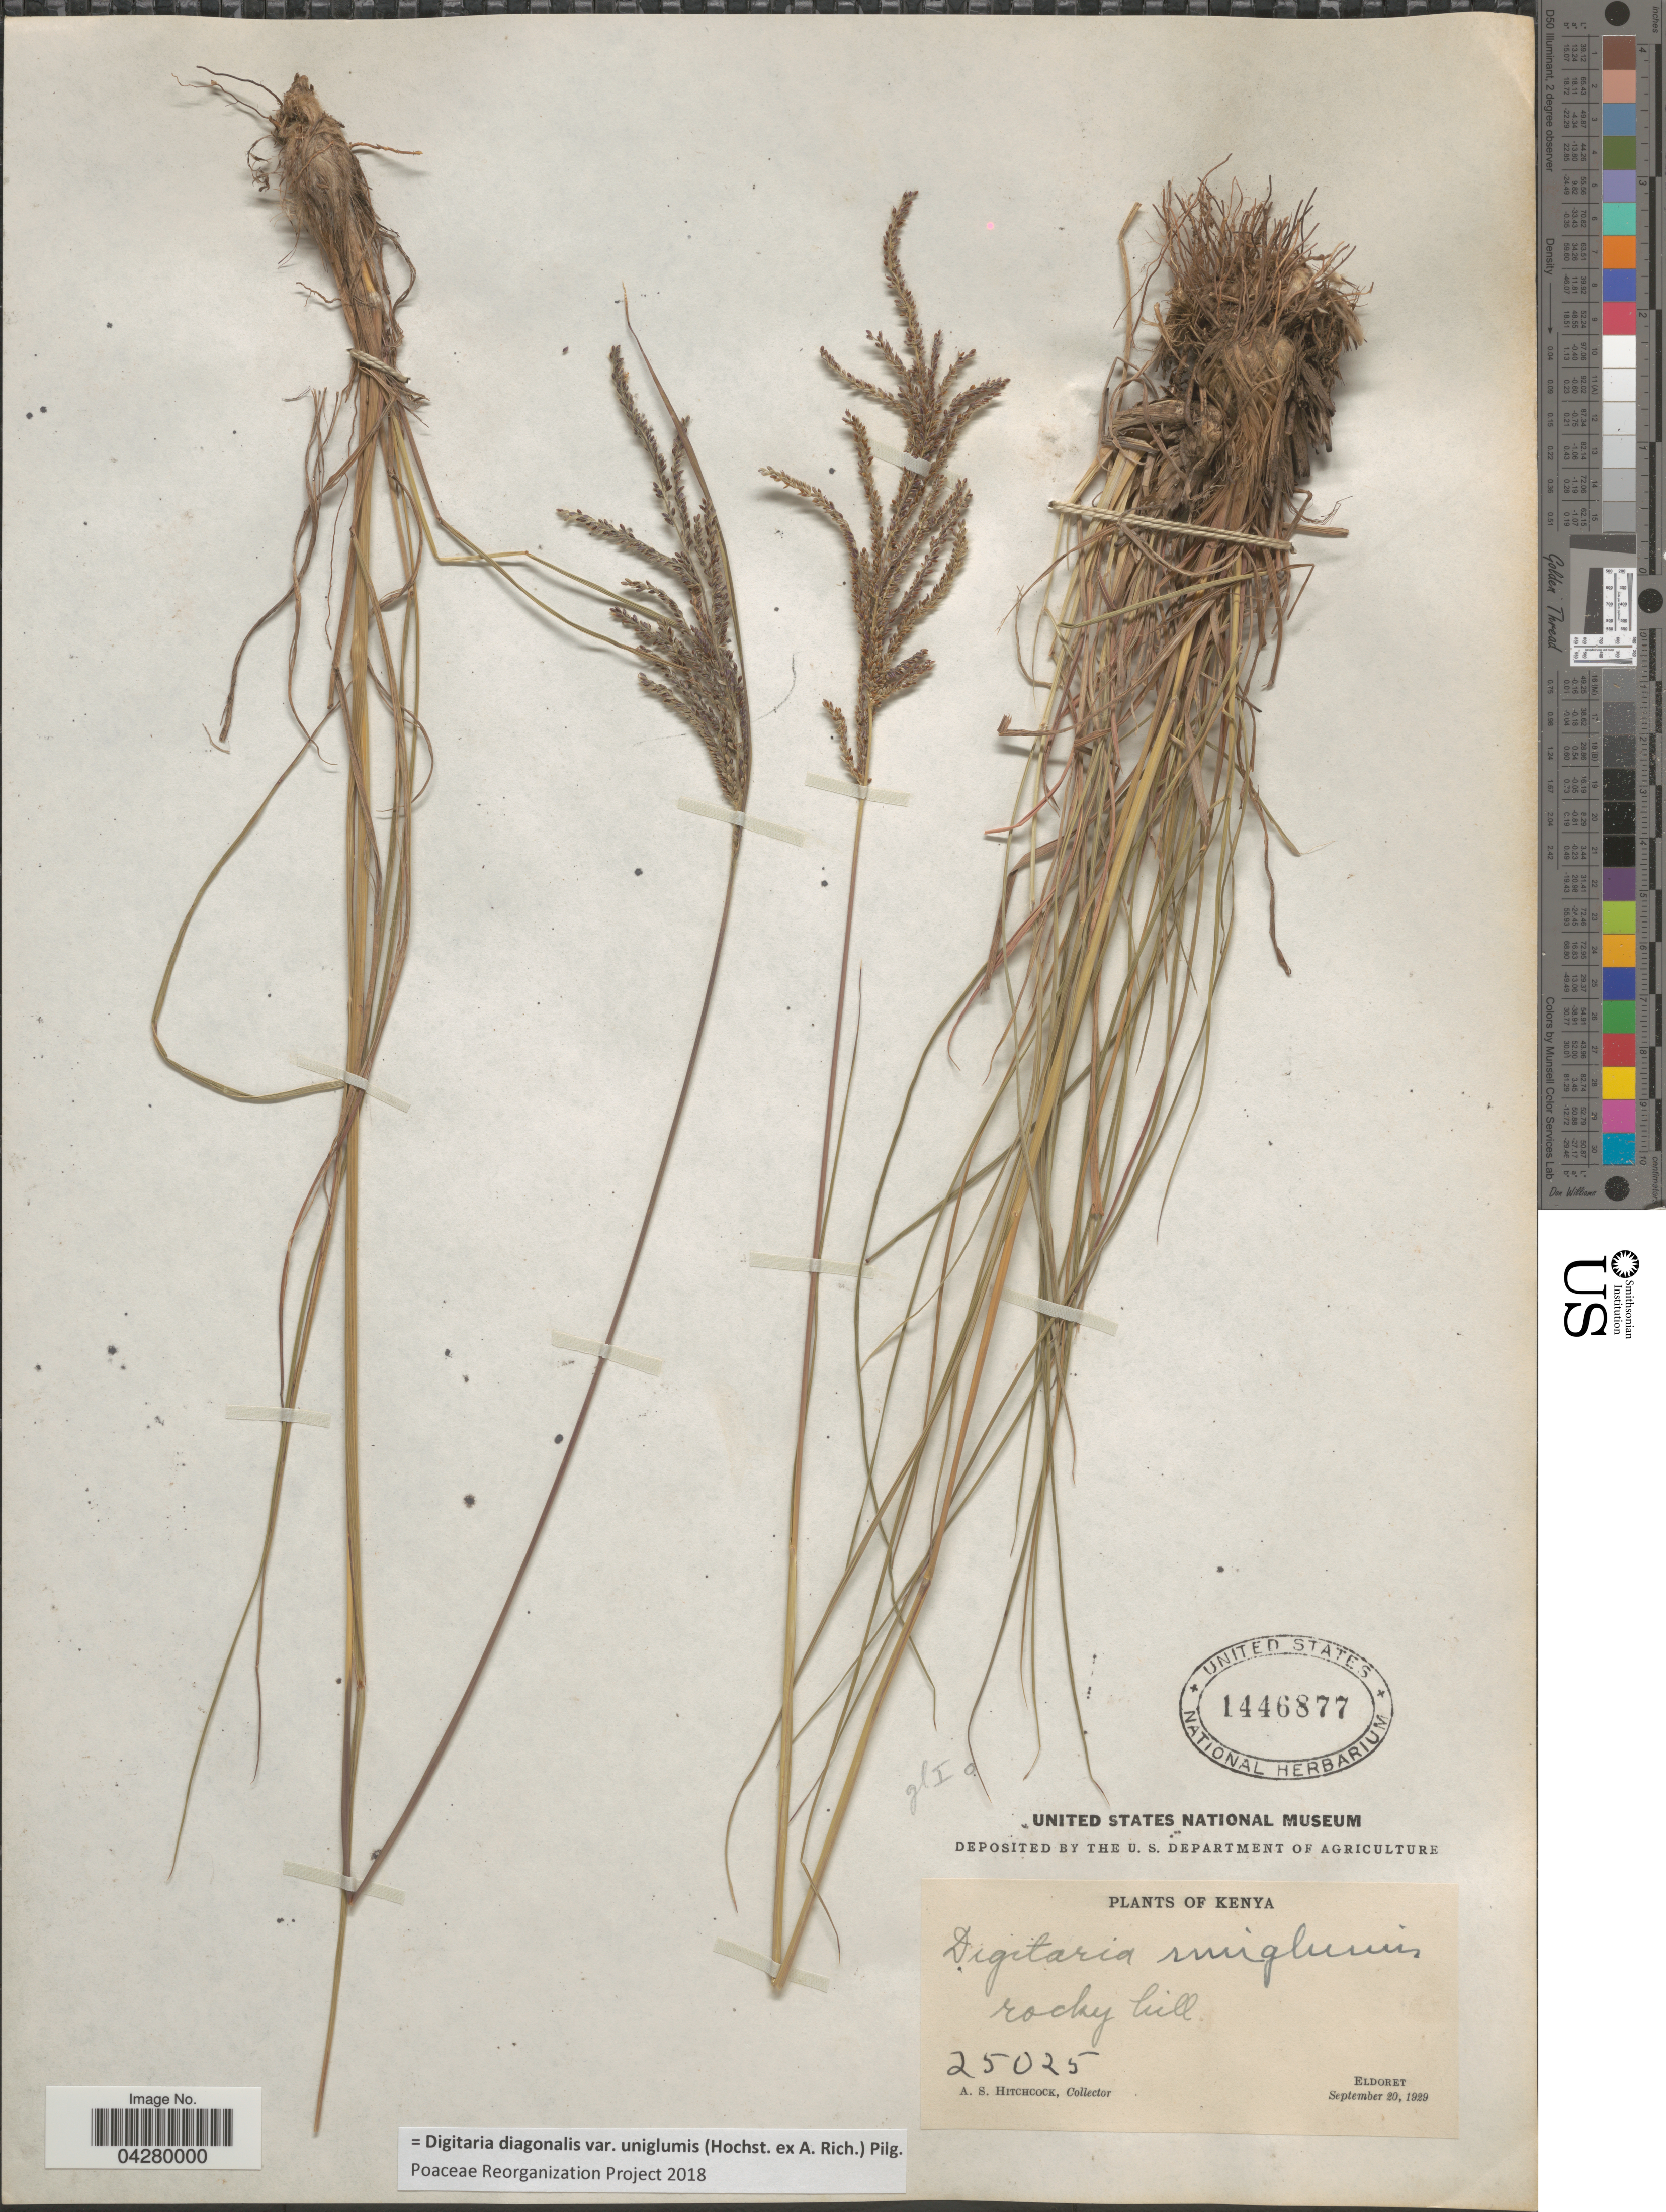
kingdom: Plantae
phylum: Tracheophyta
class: Liliopsida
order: Poales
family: Poaceae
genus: Digitaria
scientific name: Digitaria diagonalis var. uniglumis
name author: (Hochst. ex A. Rich.) Pilg.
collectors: A. S. Hitchcock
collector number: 25025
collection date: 1929-09-20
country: Kenya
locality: Rocky hill Eldoret.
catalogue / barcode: US 1446877